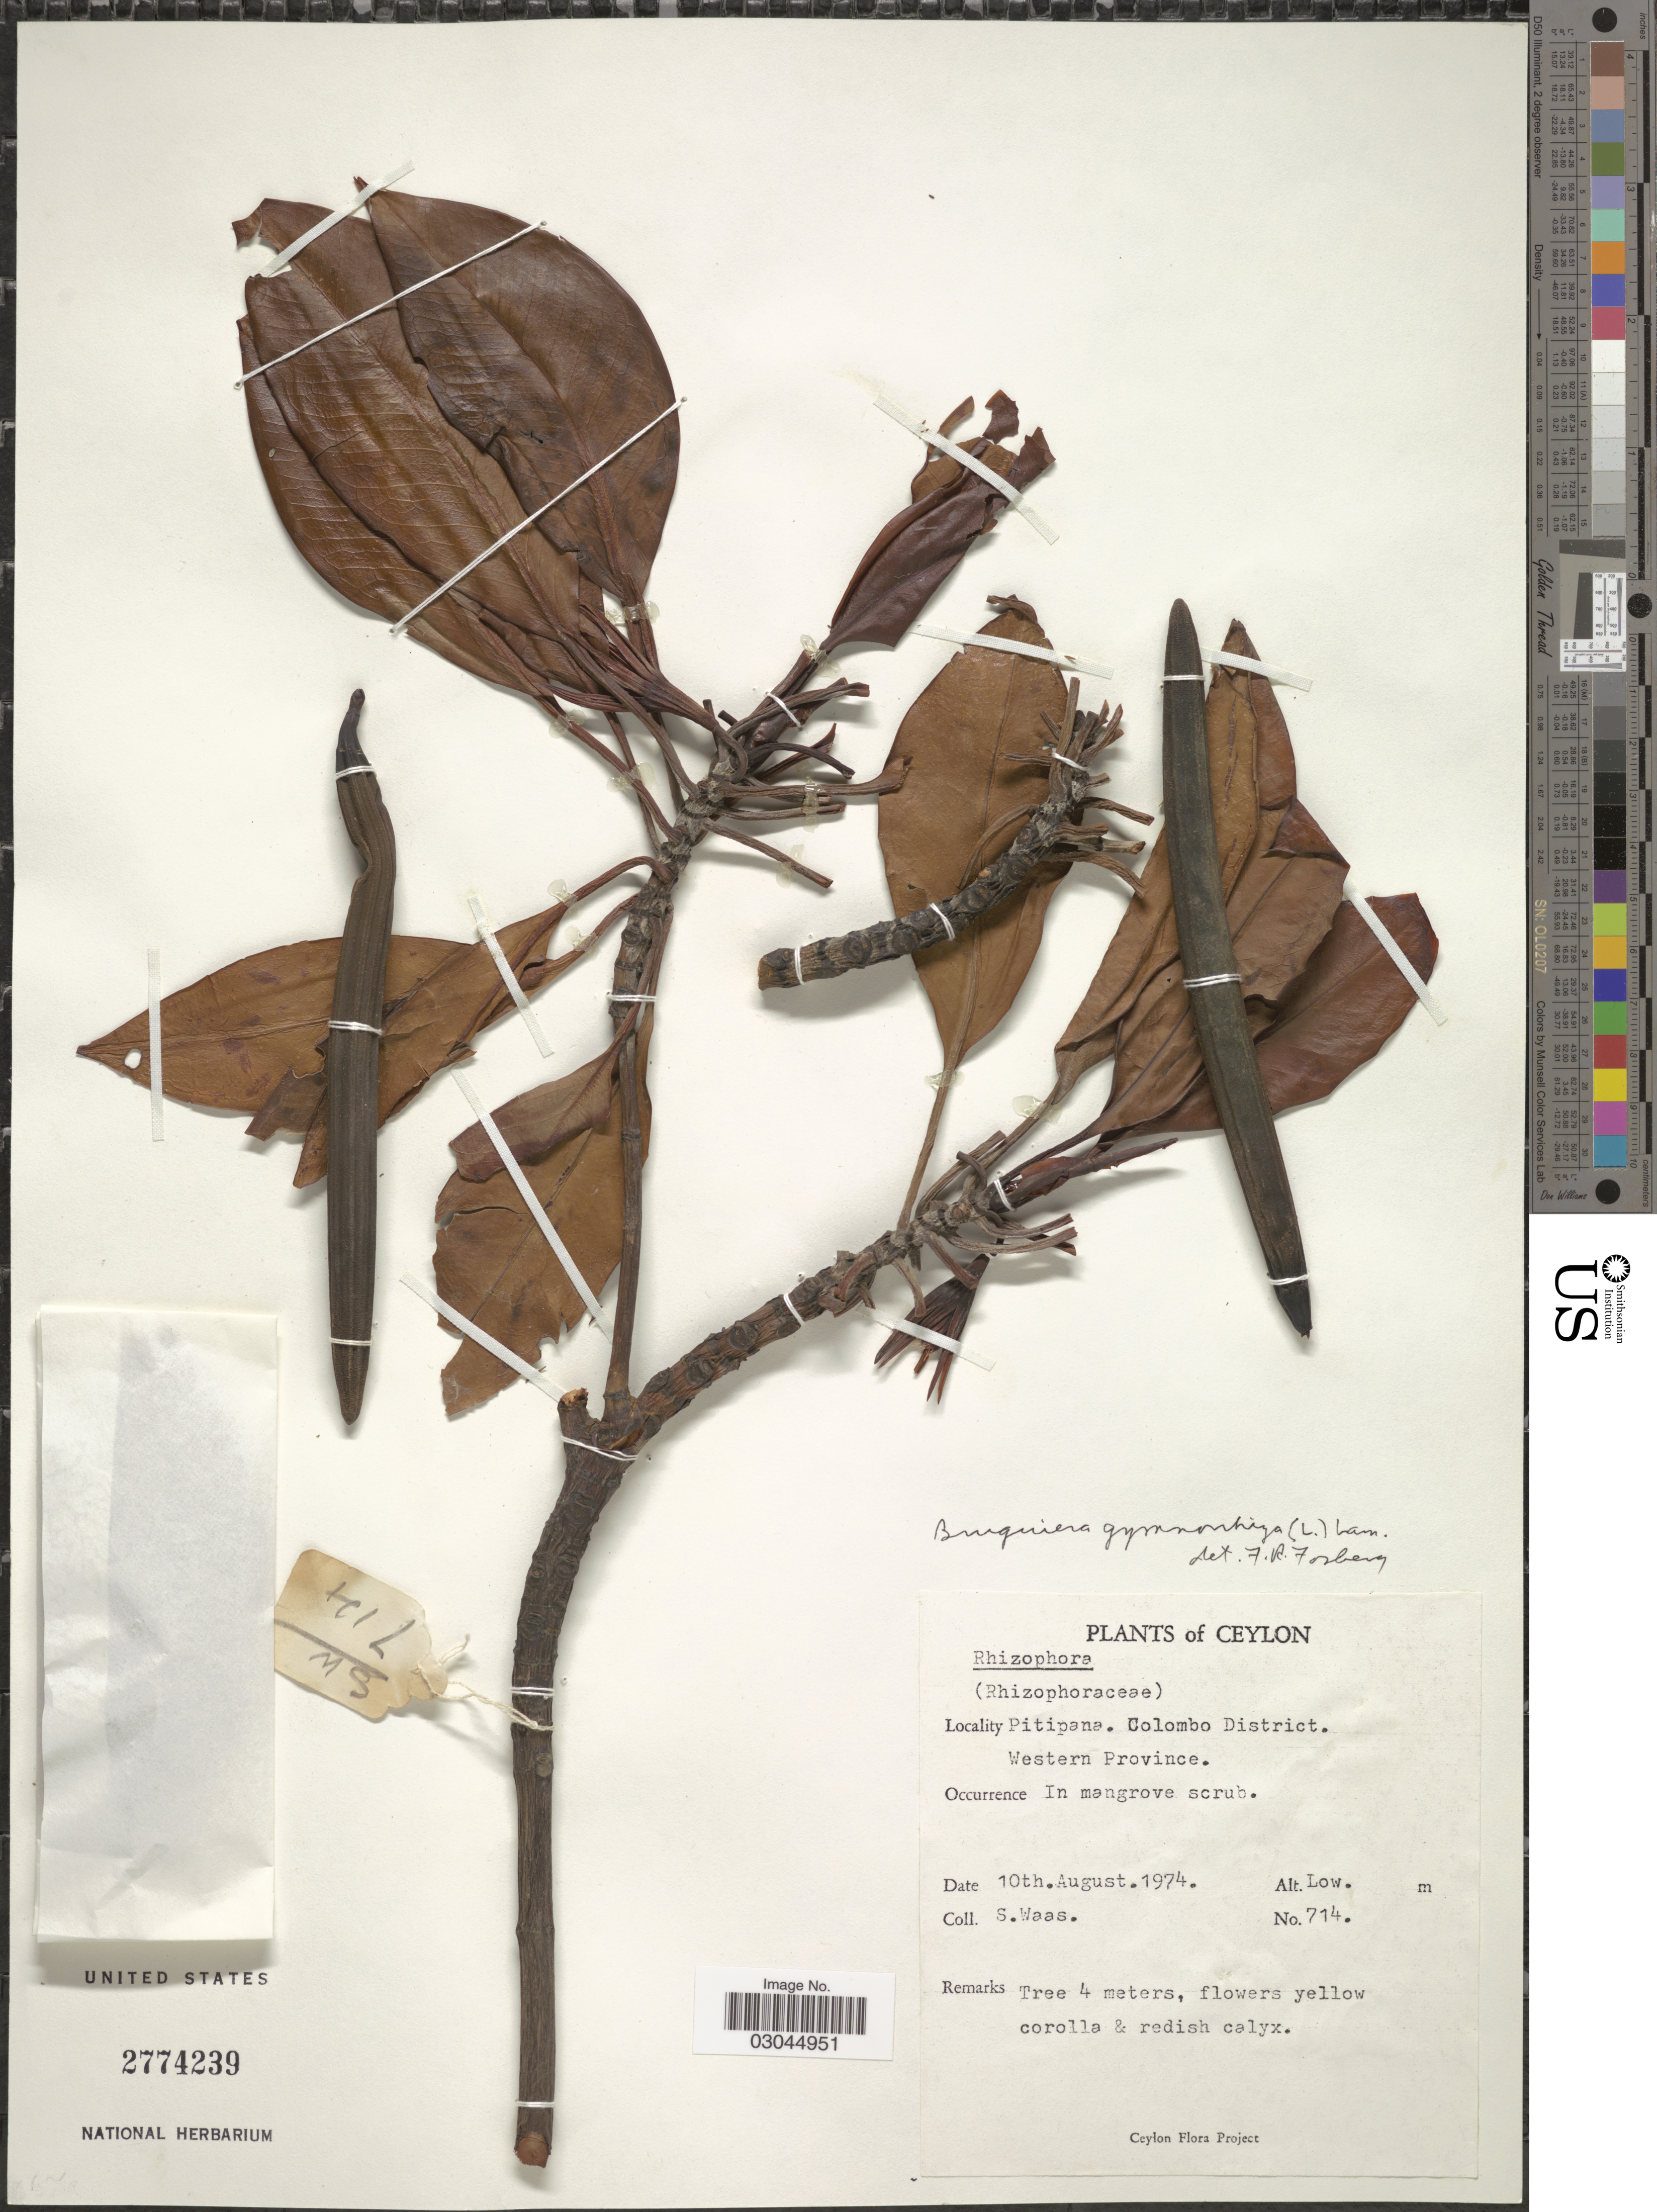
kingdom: Plantae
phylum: Tracheophyta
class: Magnoliopsida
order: Malpighiales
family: Rhizophoraceae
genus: Bruguiera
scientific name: Bruguiera gymnorhiza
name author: (L.) Savigny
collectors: S. Waas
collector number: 714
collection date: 1974-08-10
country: Sri Lanka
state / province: Western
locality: Ceylon, Pitipana, Colombo District, Western Province.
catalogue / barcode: US 2774239